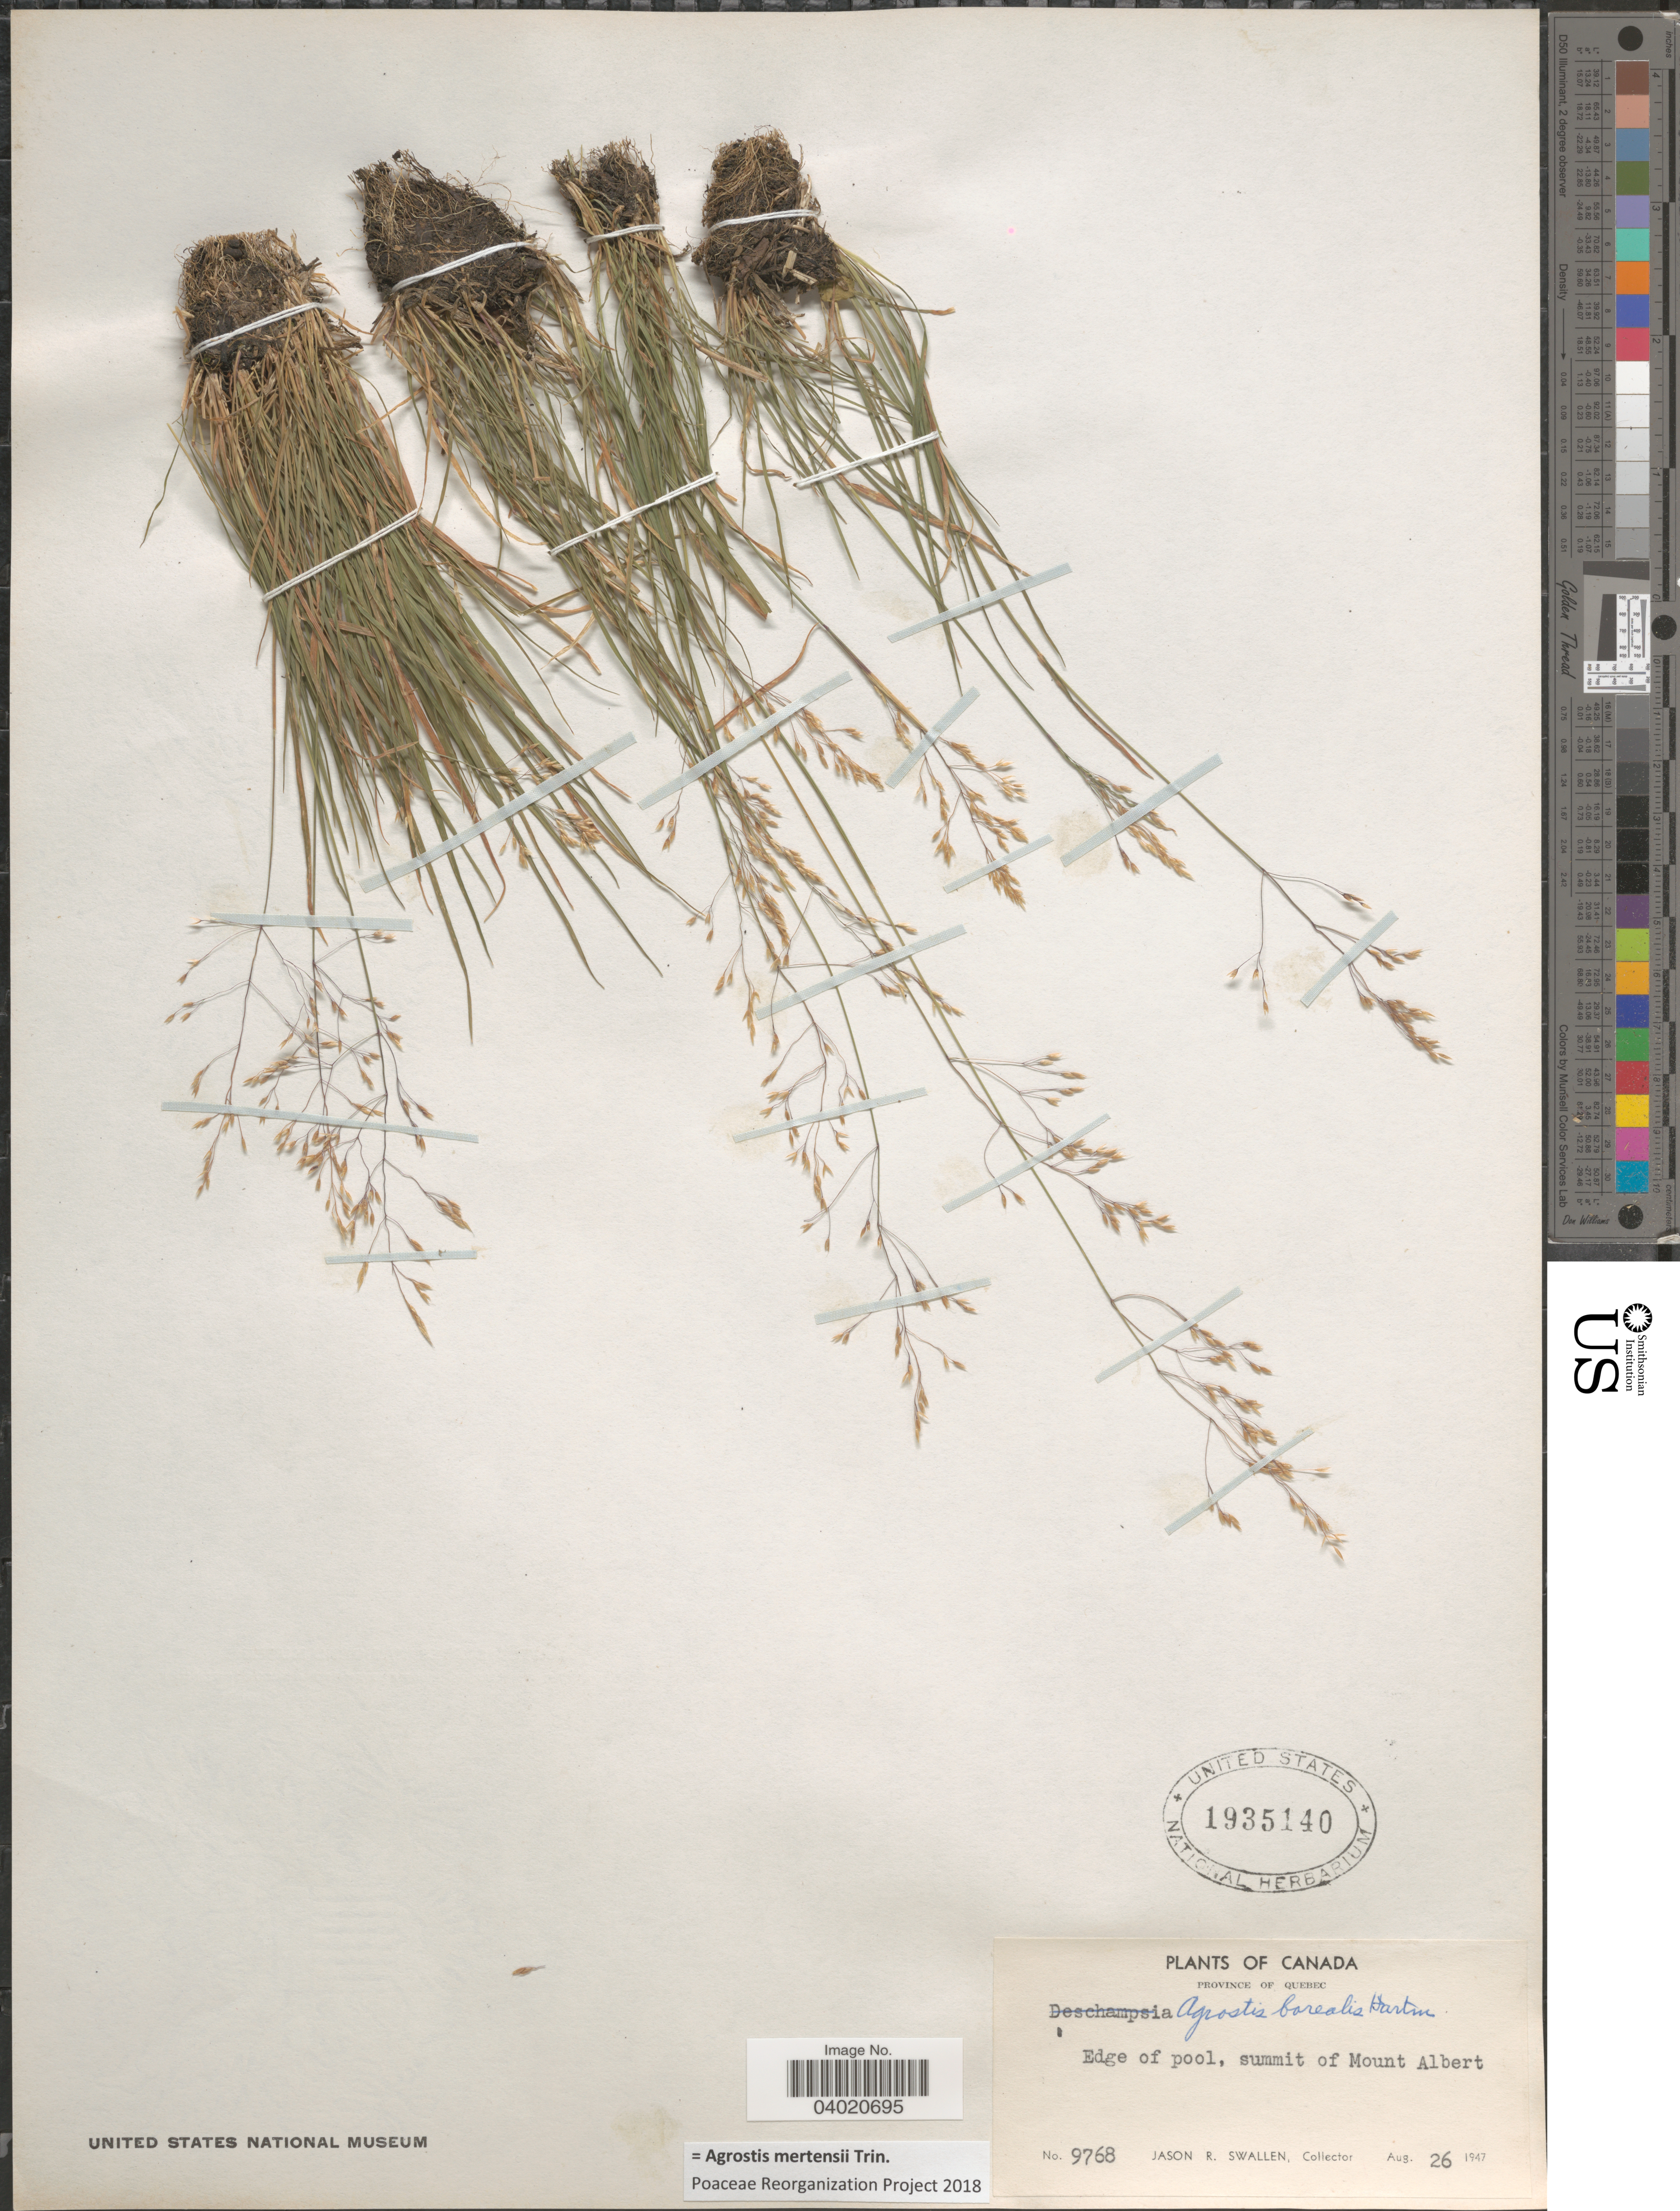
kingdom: Plantae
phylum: Tracheophyta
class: Liliopsida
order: Poales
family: Poaceae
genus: Agrostis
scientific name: Agrostis mertensii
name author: Trin.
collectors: J. R. Swallen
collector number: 9768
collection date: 1947-08-26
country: Canada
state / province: Quebec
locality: Edge of pool, summit of Mount Albert.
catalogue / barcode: US 1935140